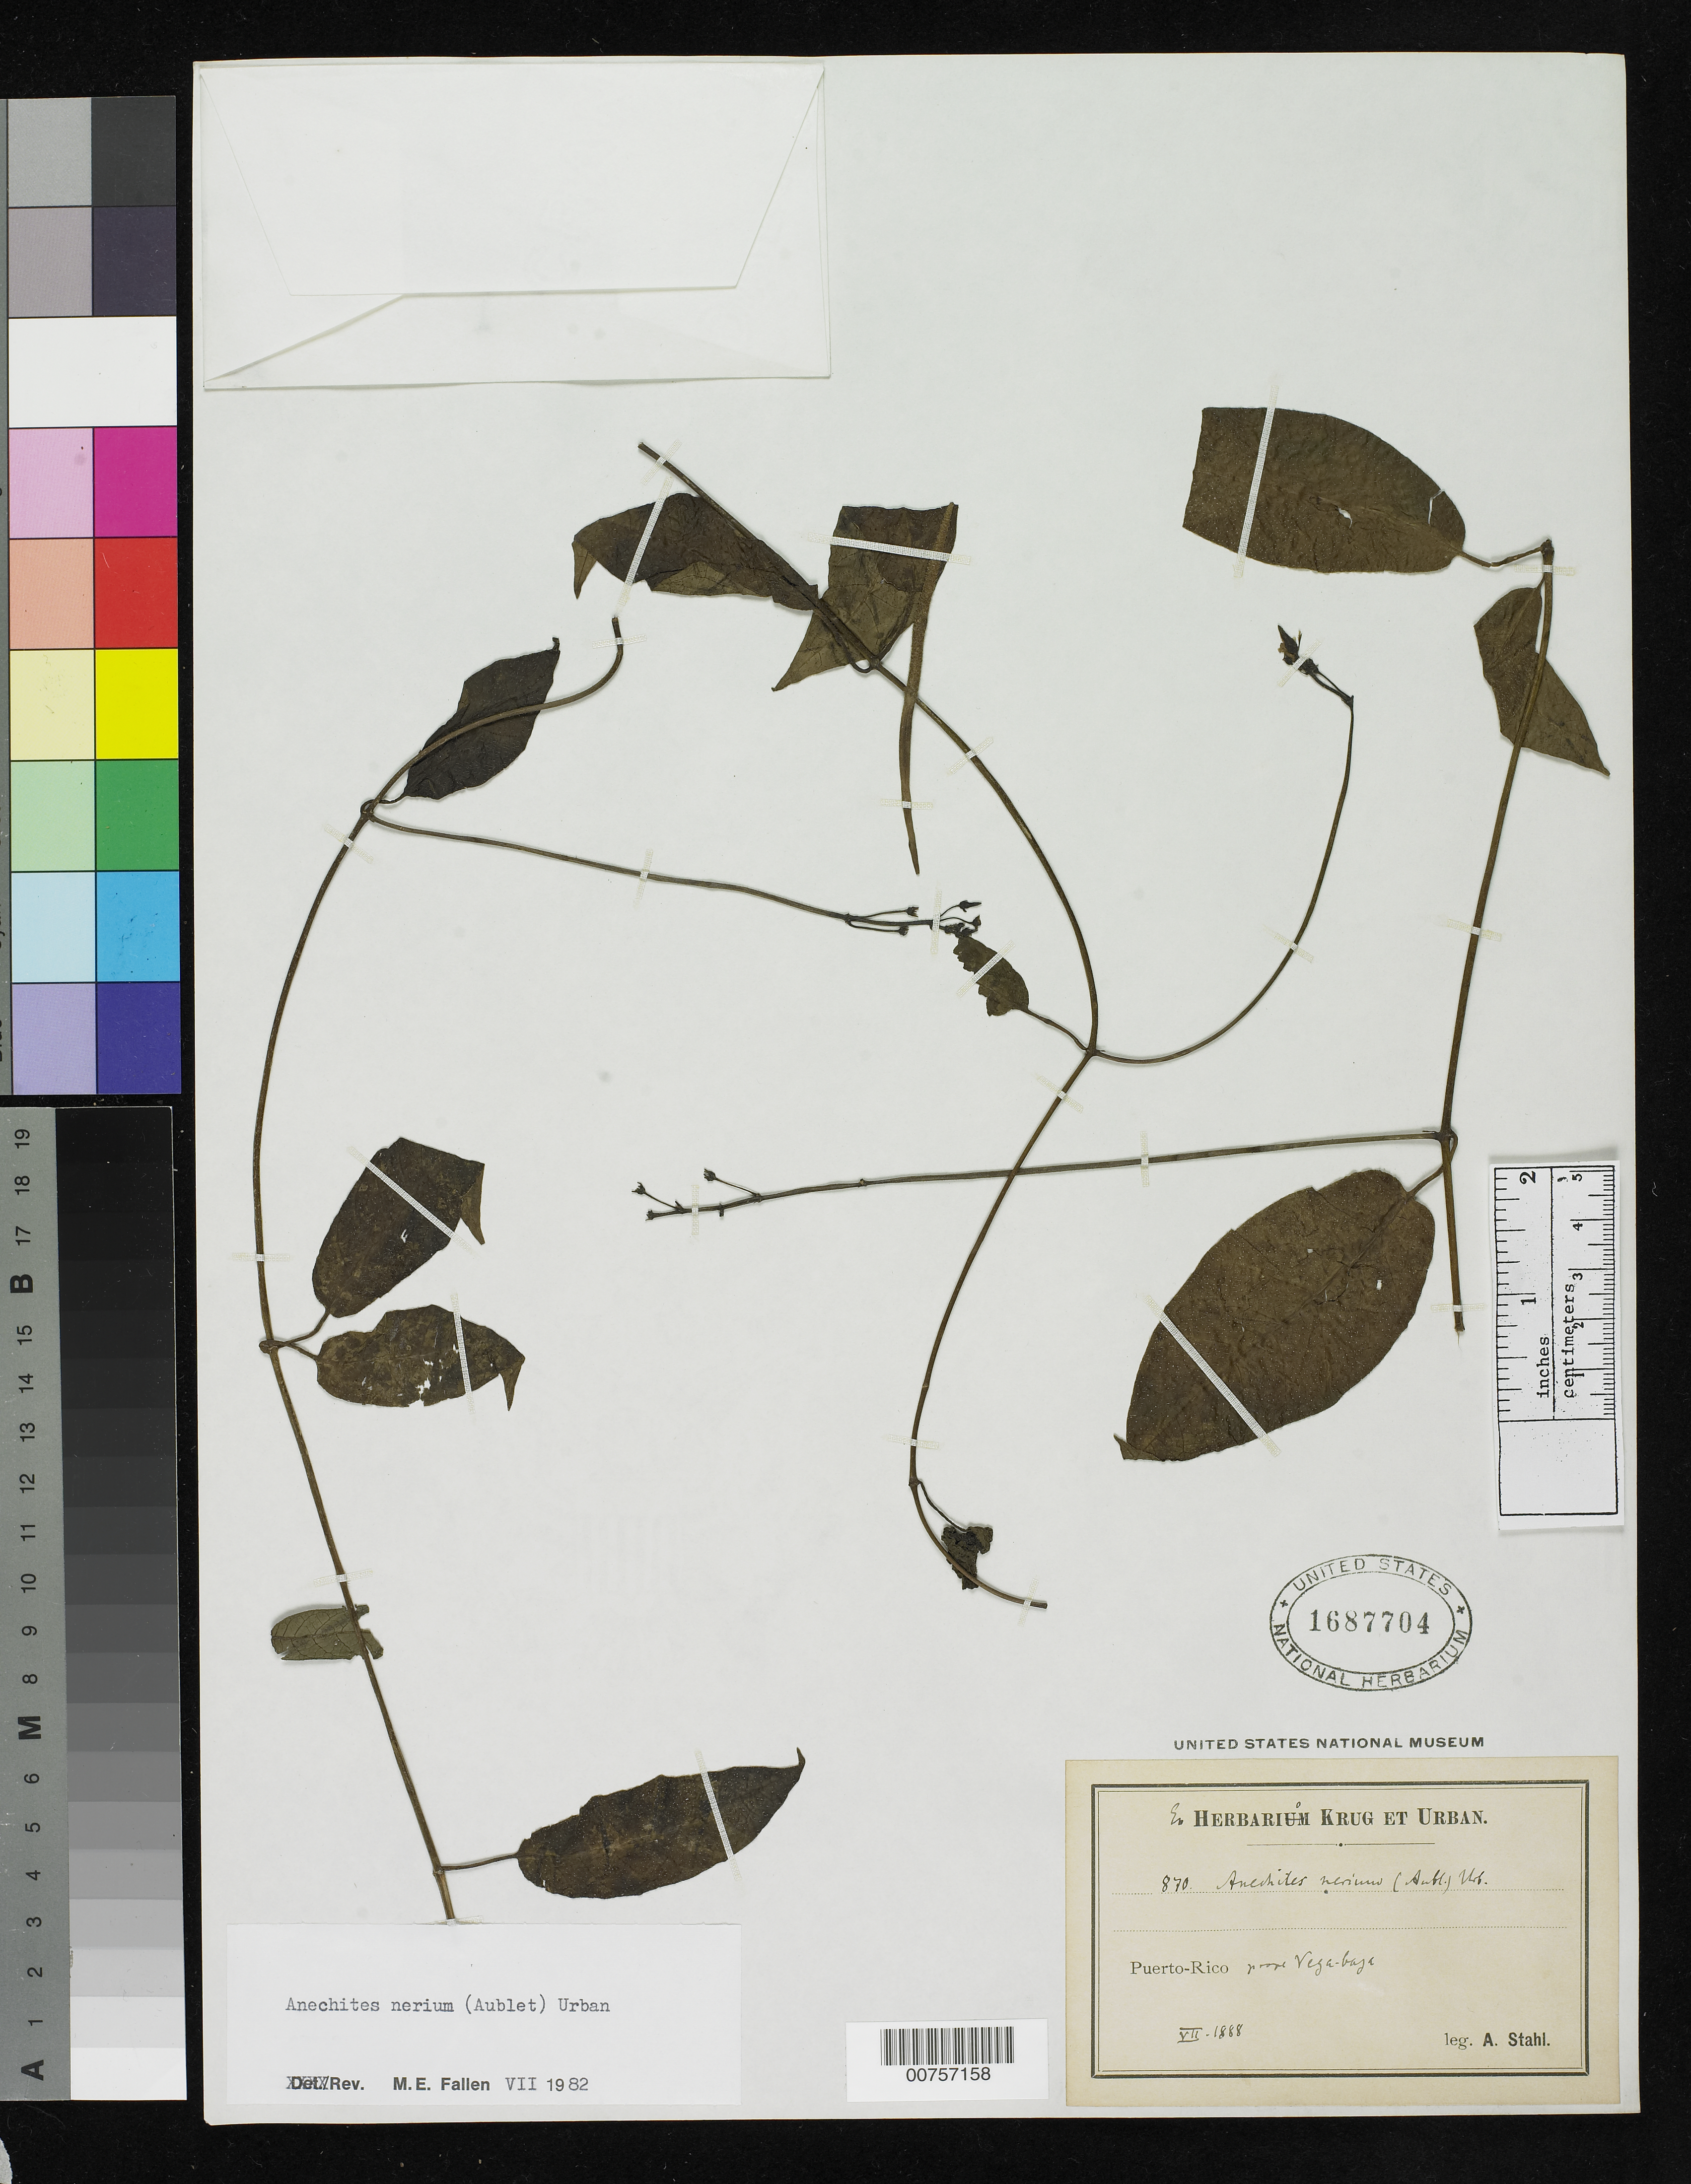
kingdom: Plantae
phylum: Tracheophyta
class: Magnoliopsida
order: Gentianales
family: Apocynaceae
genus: Anechites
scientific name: Anechites nerium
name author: (Aubl.) Urb.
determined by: Fallen, M. E.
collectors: A. Stahl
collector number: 870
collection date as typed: Jul 1888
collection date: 1888-07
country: Puerto Rico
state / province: Vega Baja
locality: Prope Vega-Baja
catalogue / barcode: US 1687704